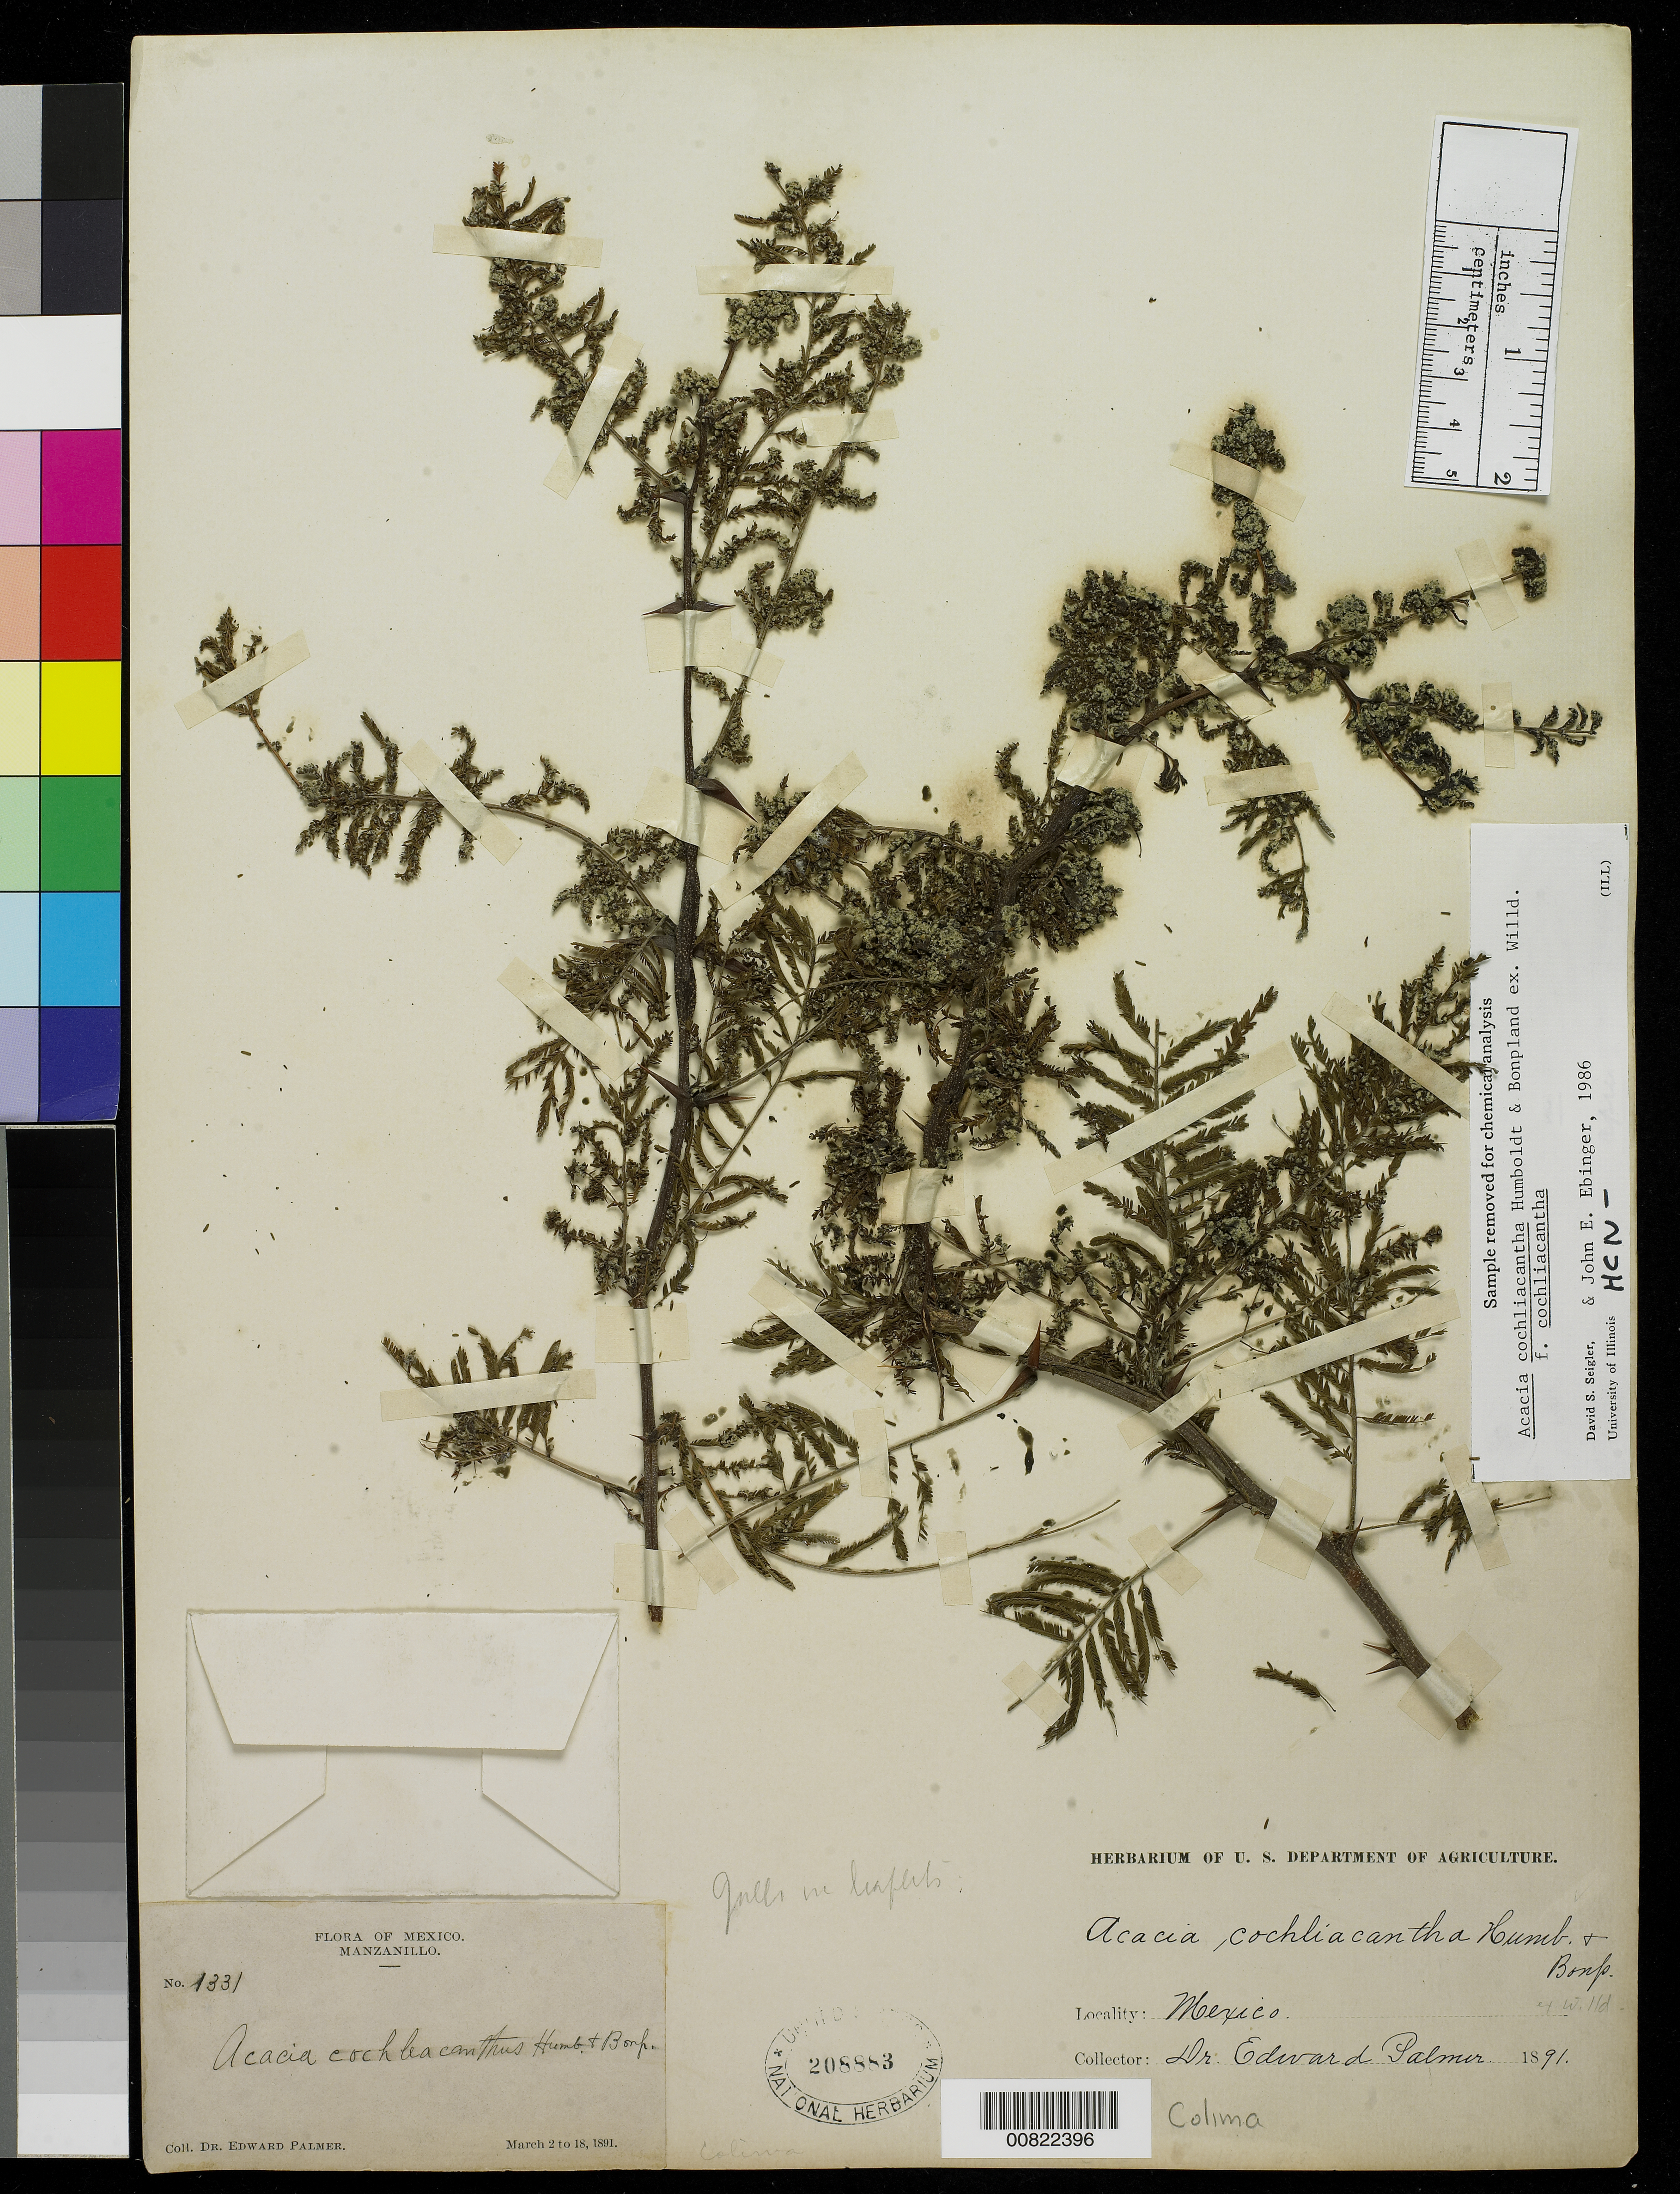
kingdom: Plantae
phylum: Tracheophyta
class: Magnoliopsida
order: Fabales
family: Fabaceae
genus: Vachellia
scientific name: Vachellia campechiana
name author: (Mill.) Seigler & Ebinger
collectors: E. Palmer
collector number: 1331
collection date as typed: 02 Mar 1891 to 18 Mar 1891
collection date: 1891-03-02/1891-03-18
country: Mexico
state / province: Colima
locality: Manzanillo, Colima.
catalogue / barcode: US 208883